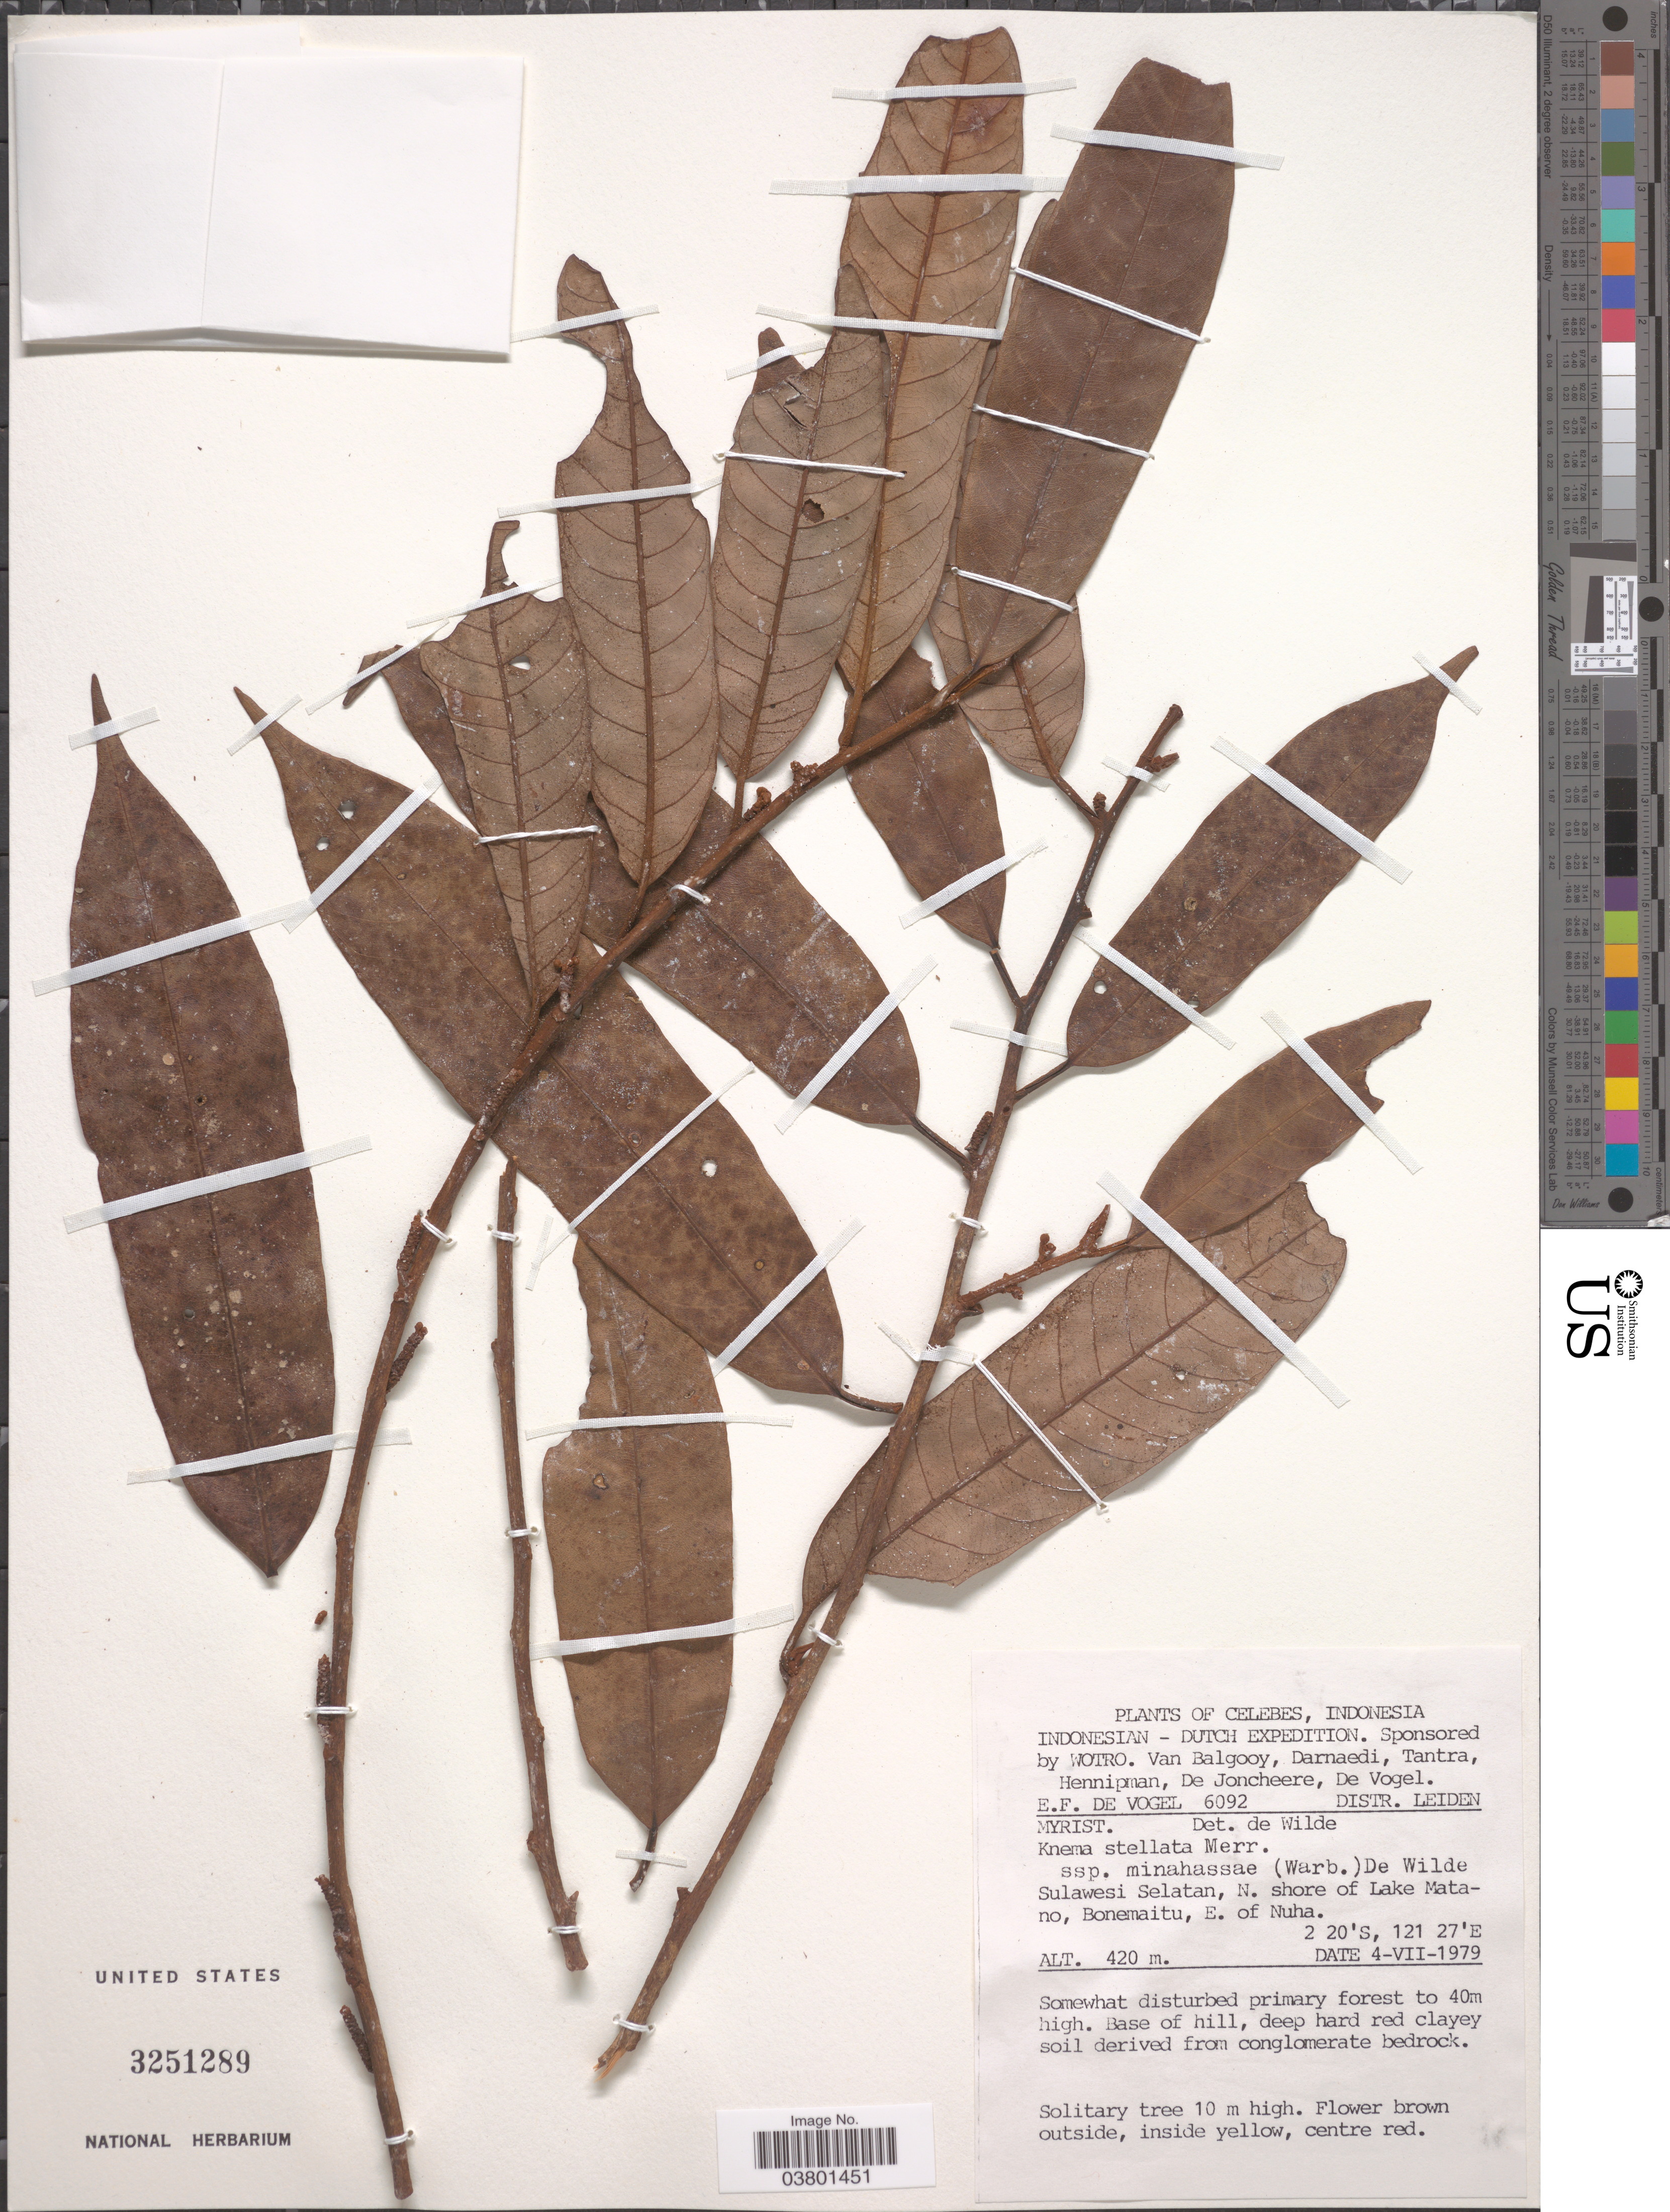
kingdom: Plantae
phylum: Tracheophyta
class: Magnoliopsida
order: Magnoliales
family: Myristicaceae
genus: Knema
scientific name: Knema stellata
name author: Merr.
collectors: E. F. de Vogel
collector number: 6092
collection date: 1979-07-04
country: Indonesia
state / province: Sulawesi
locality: Celebes. Indonesian - Dutch. Sulawesi Selatan, N. shore of Lake Matano, Bonemaitu, E. of Nuha.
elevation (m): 420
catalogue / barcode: US 3251289